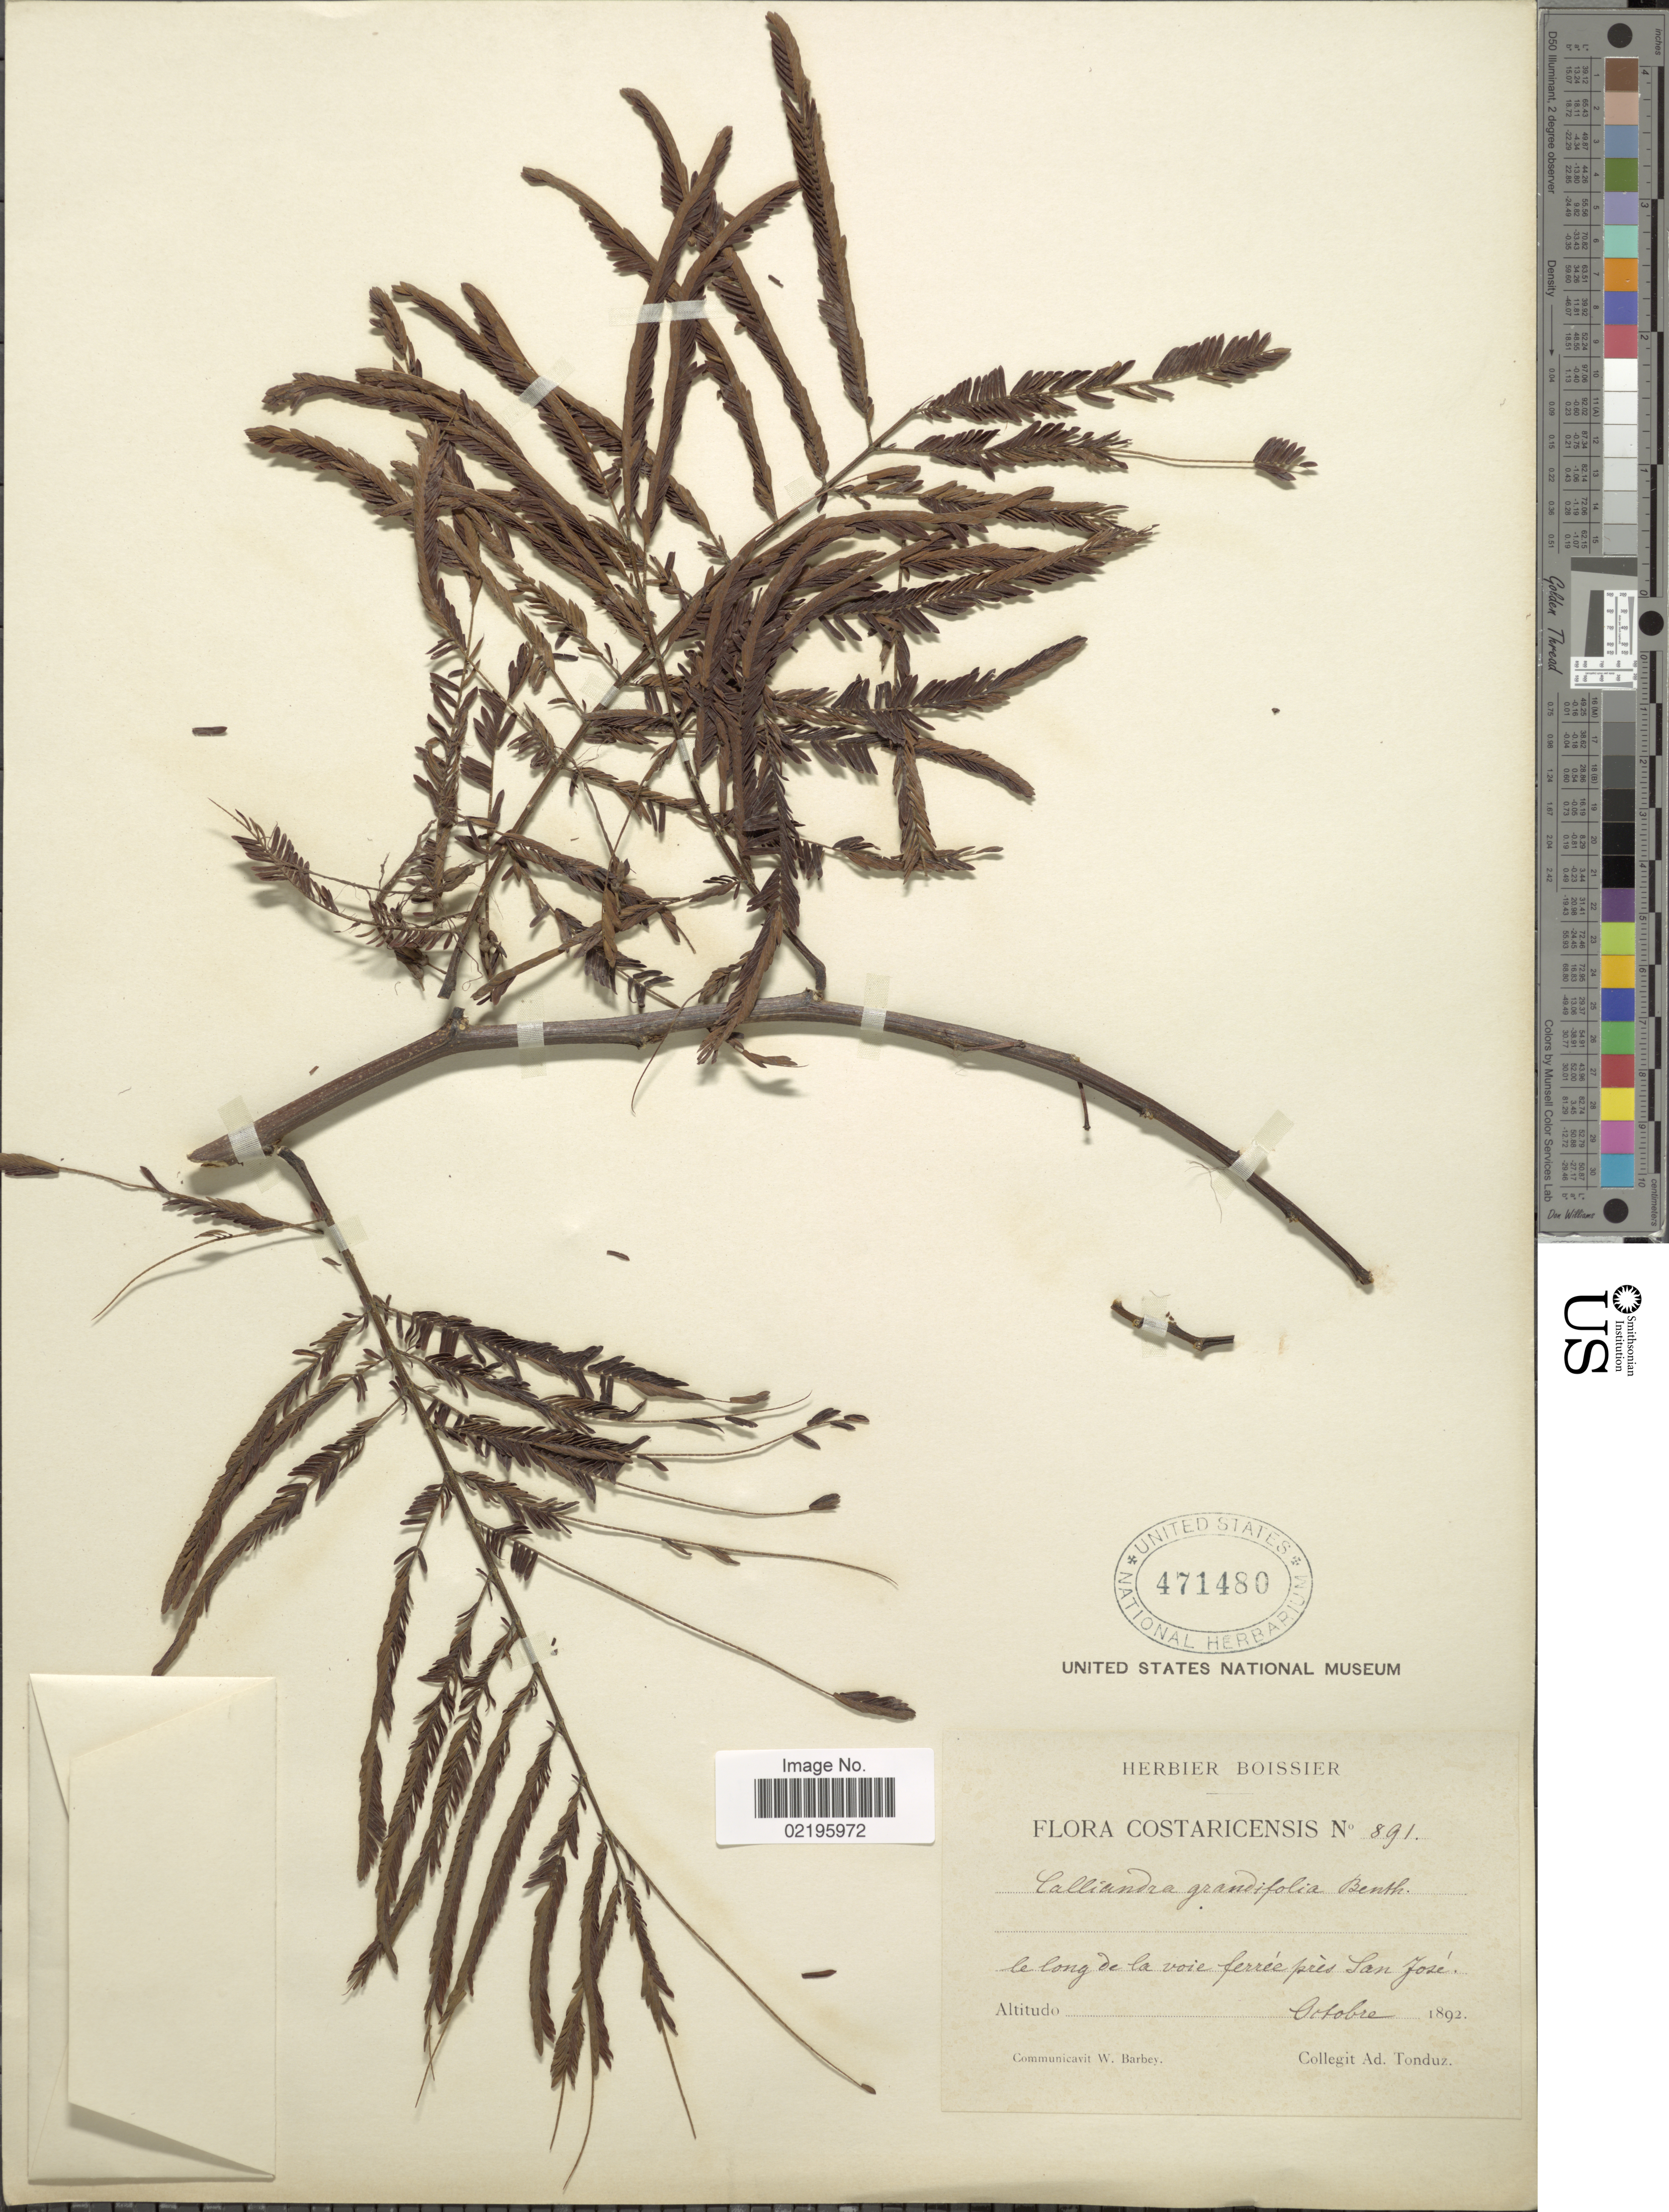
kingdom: Plantae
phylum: Tracheophyta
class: Magnoliopsida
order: Fabales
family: Fabaceae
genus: Calliandra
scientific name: Calliandra houstoniana var. anomala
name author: (Kunth) Barneby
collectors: A. Tonduz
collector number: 891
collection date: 1892-10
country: Costa Rica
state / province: San José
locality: Le long de la voie ferree pres San Jose.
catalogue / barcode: US 471480